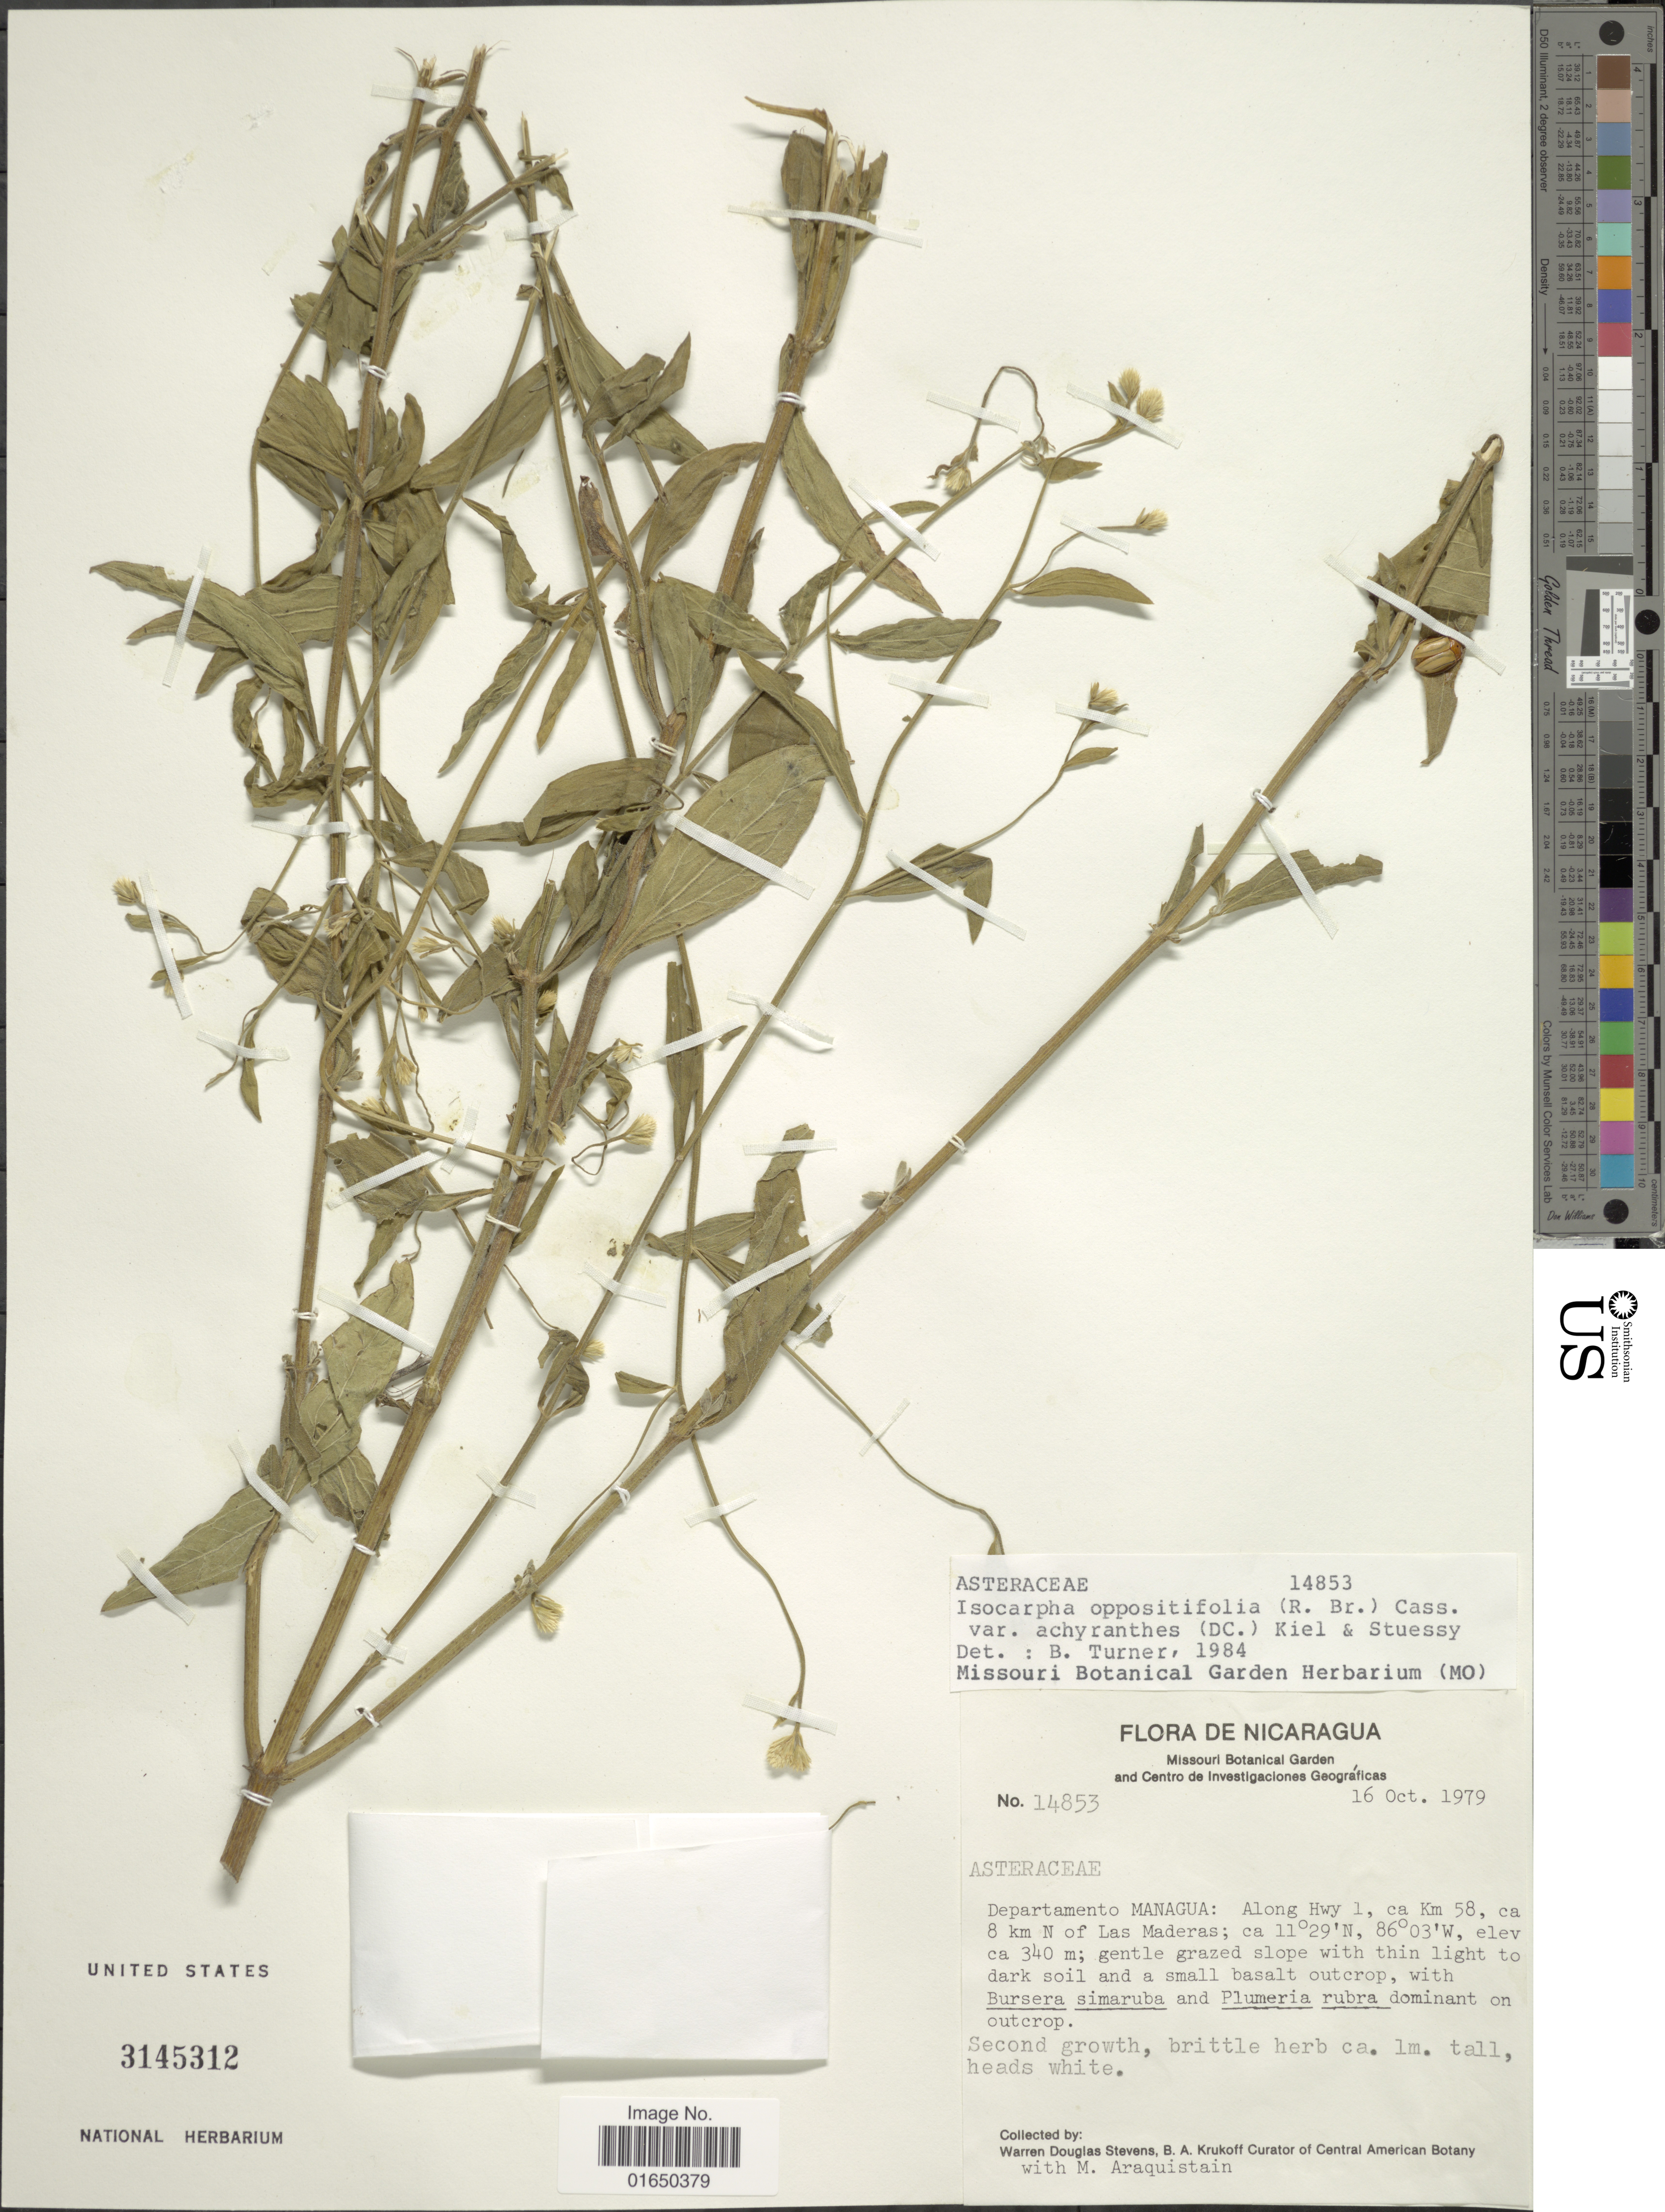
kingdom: Plantae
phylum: Tracheophyta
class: Magnoliopsida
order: Asterales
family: Asteraceae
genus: Isocarpha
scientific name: Isocarpha oppositifolia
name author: (L.) Cass.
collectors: W. D. Stevens & M. Araquistain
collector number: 14853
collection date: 1979-10-16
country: Nicaragua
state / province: Managua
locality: Departamento Managua: Along Hwy 1, ca Km 58, ca. 8 km N of Las Maderas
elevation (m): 340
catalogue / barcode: US 3145312